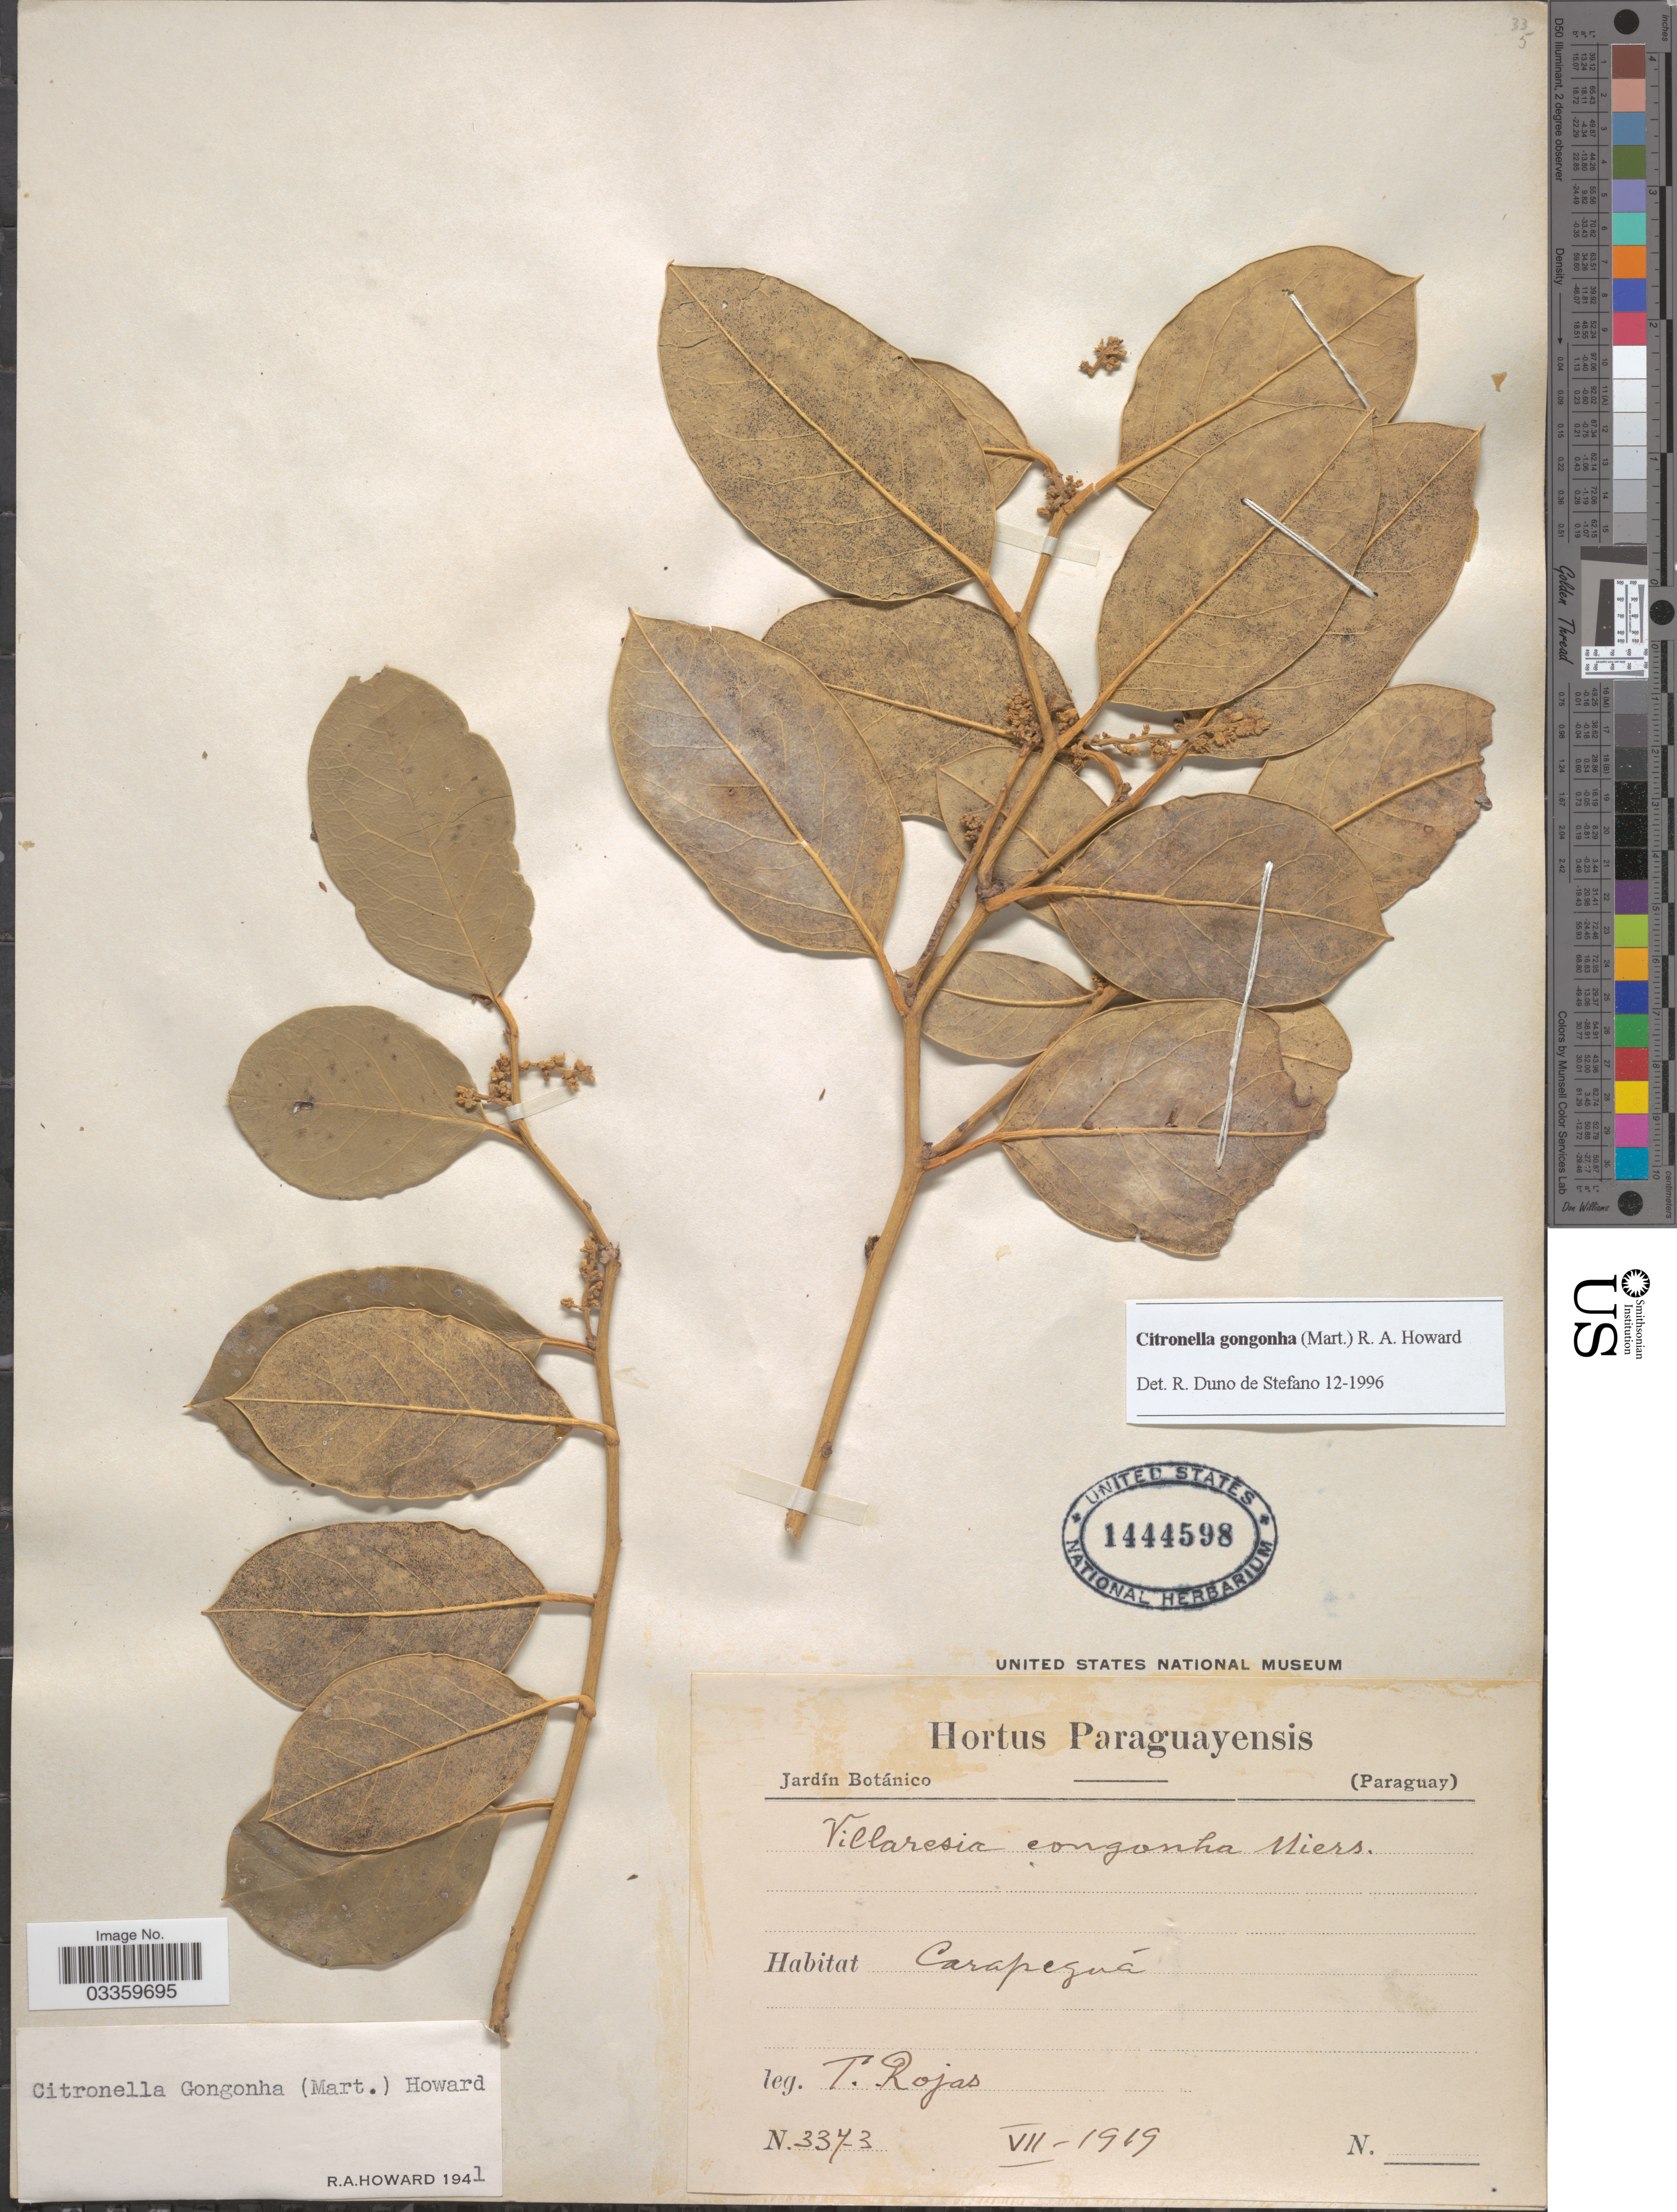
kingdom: Plantae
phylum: Tracheophyta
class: Magnoliopsida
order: Cardiopteridales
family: Cardiopteridaceae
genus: Citronella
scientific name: Citronella gongonha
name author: (Mart.) R.A. Howard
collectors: T. Rojas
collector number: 3373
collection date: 1919-07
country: Paraguay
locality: Carapeguá.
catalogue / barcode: US 1444598